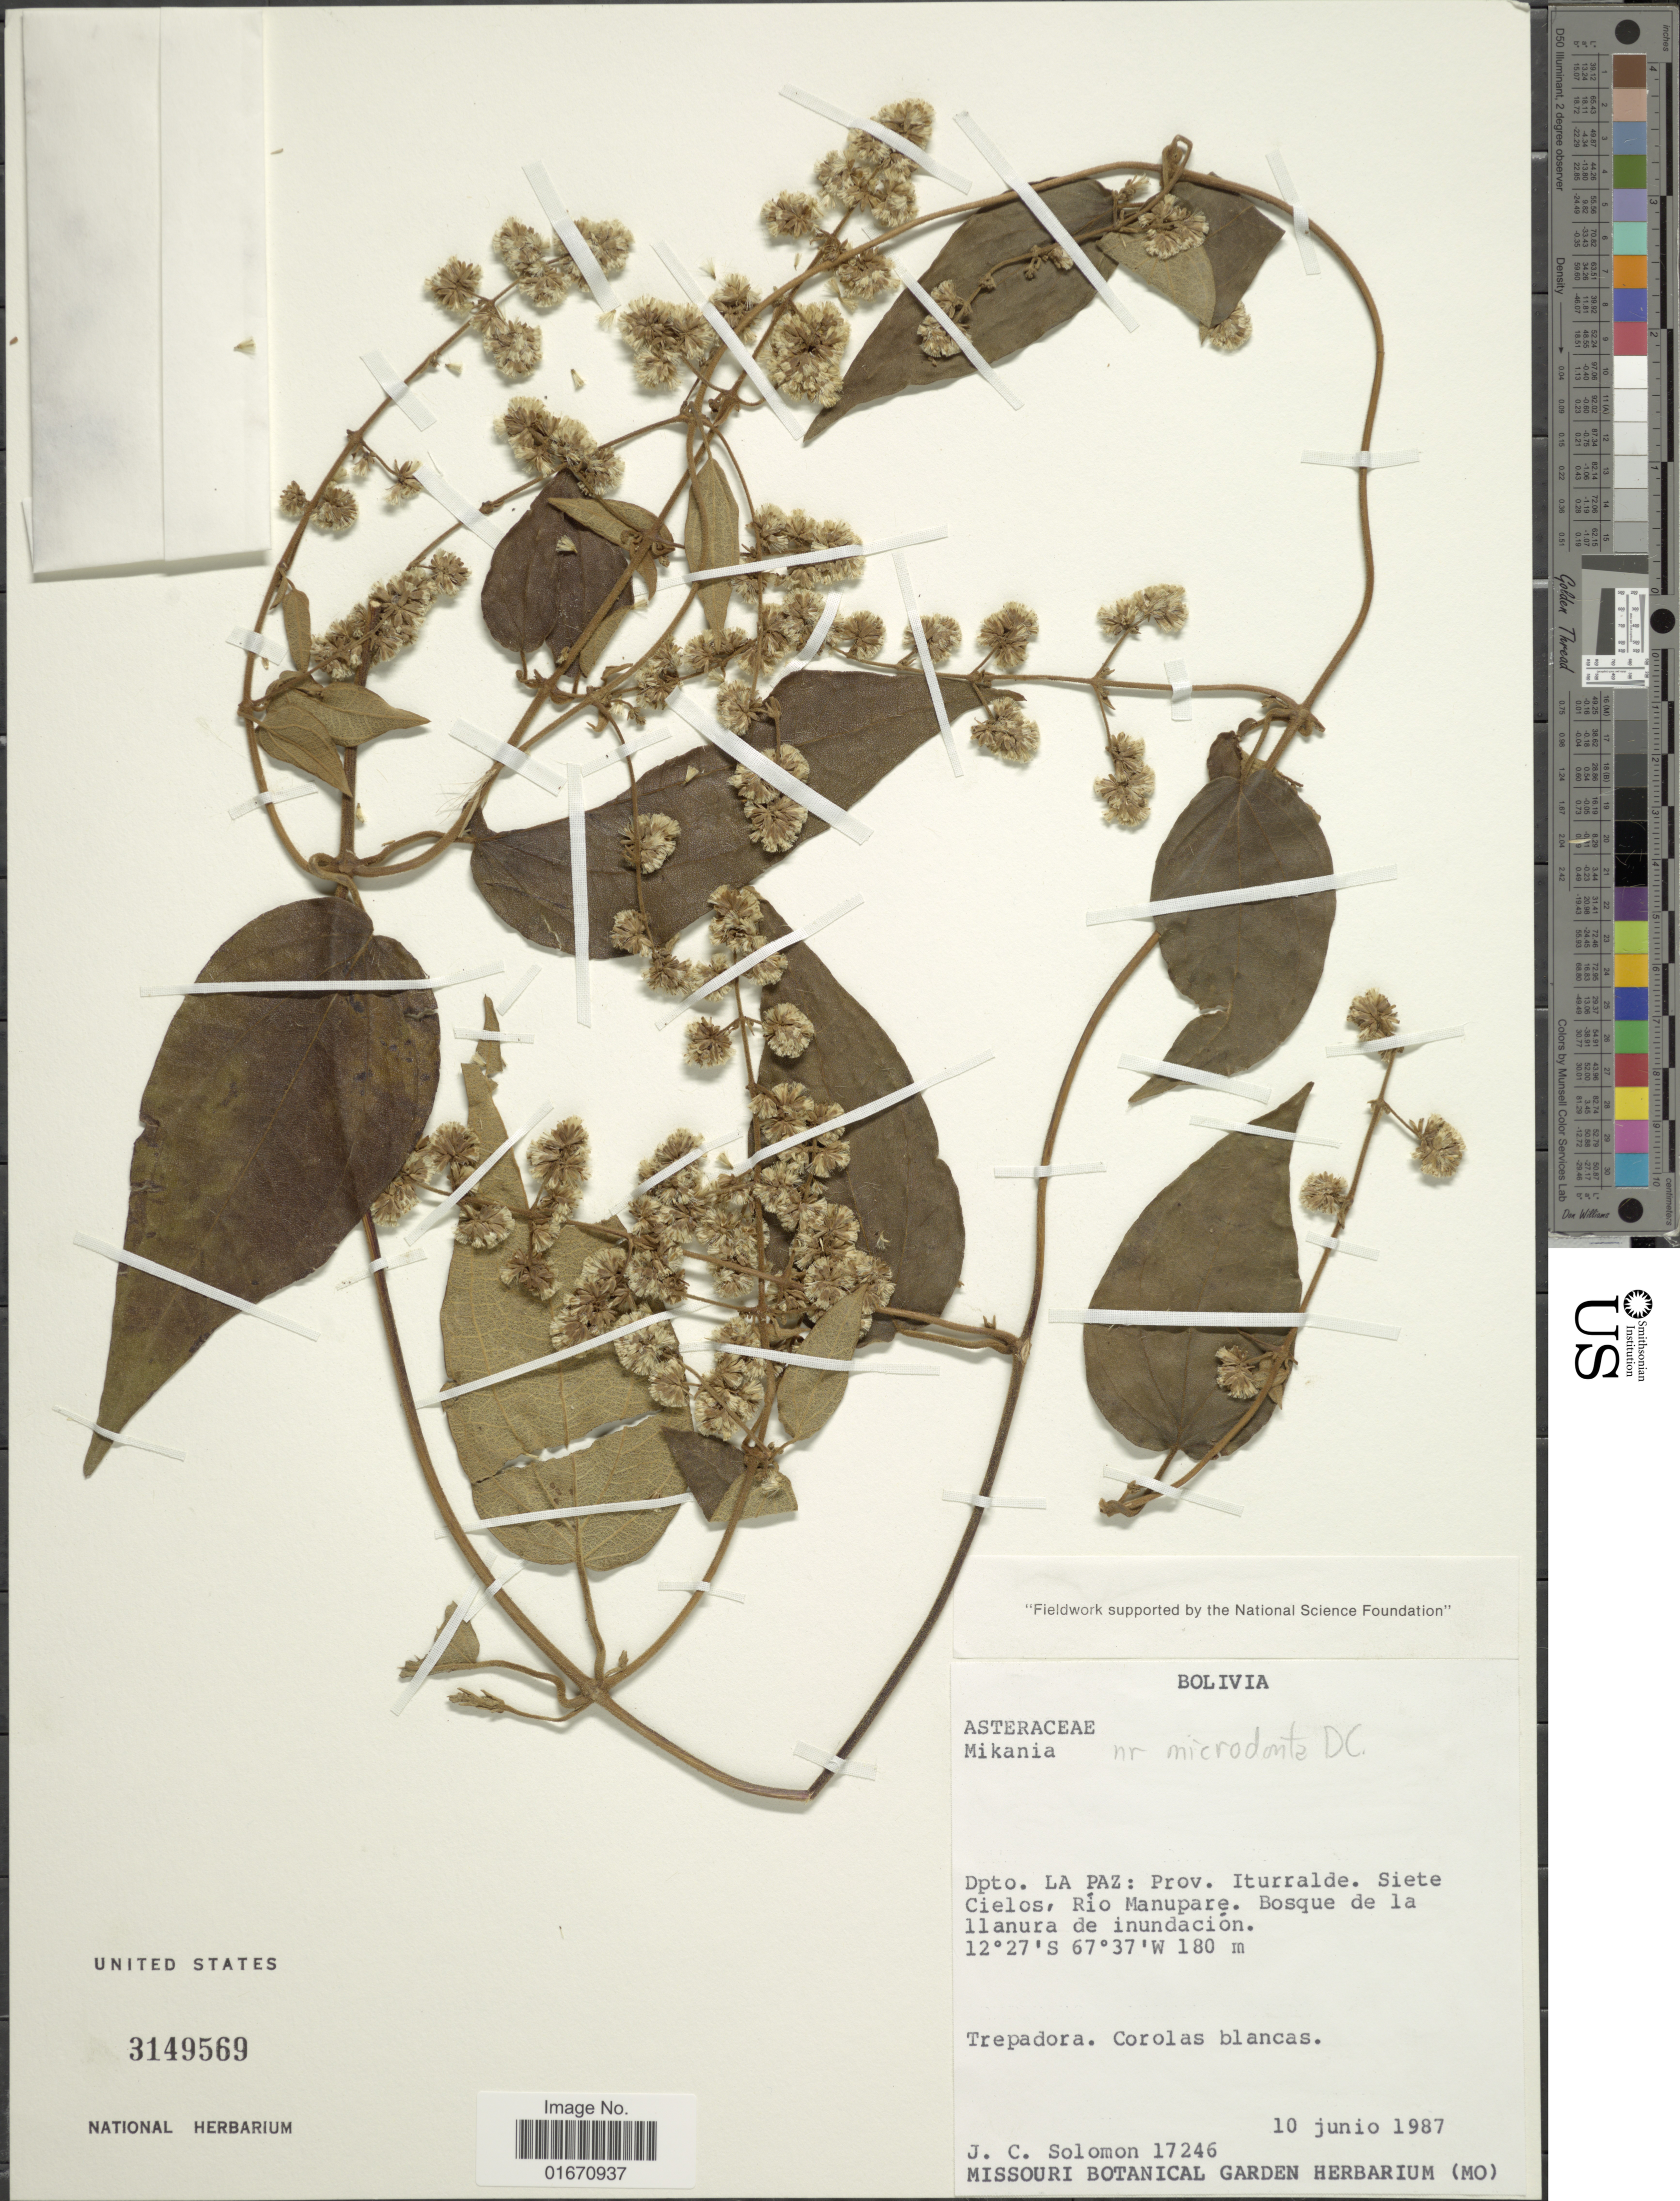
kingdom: Plantae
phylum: Tracheophyta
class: Magnoliopsida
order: Asterales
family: Asteraceae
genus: Mikania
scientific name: Mikania microdonta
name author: DC.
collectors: J. C. Solomon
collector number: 17246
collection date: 1987-06-10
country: Bolivia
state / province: La Paz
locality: Prov. Iturralde, Siete Cielos, Rio Manupare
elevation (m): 55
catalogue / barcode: US 3149569